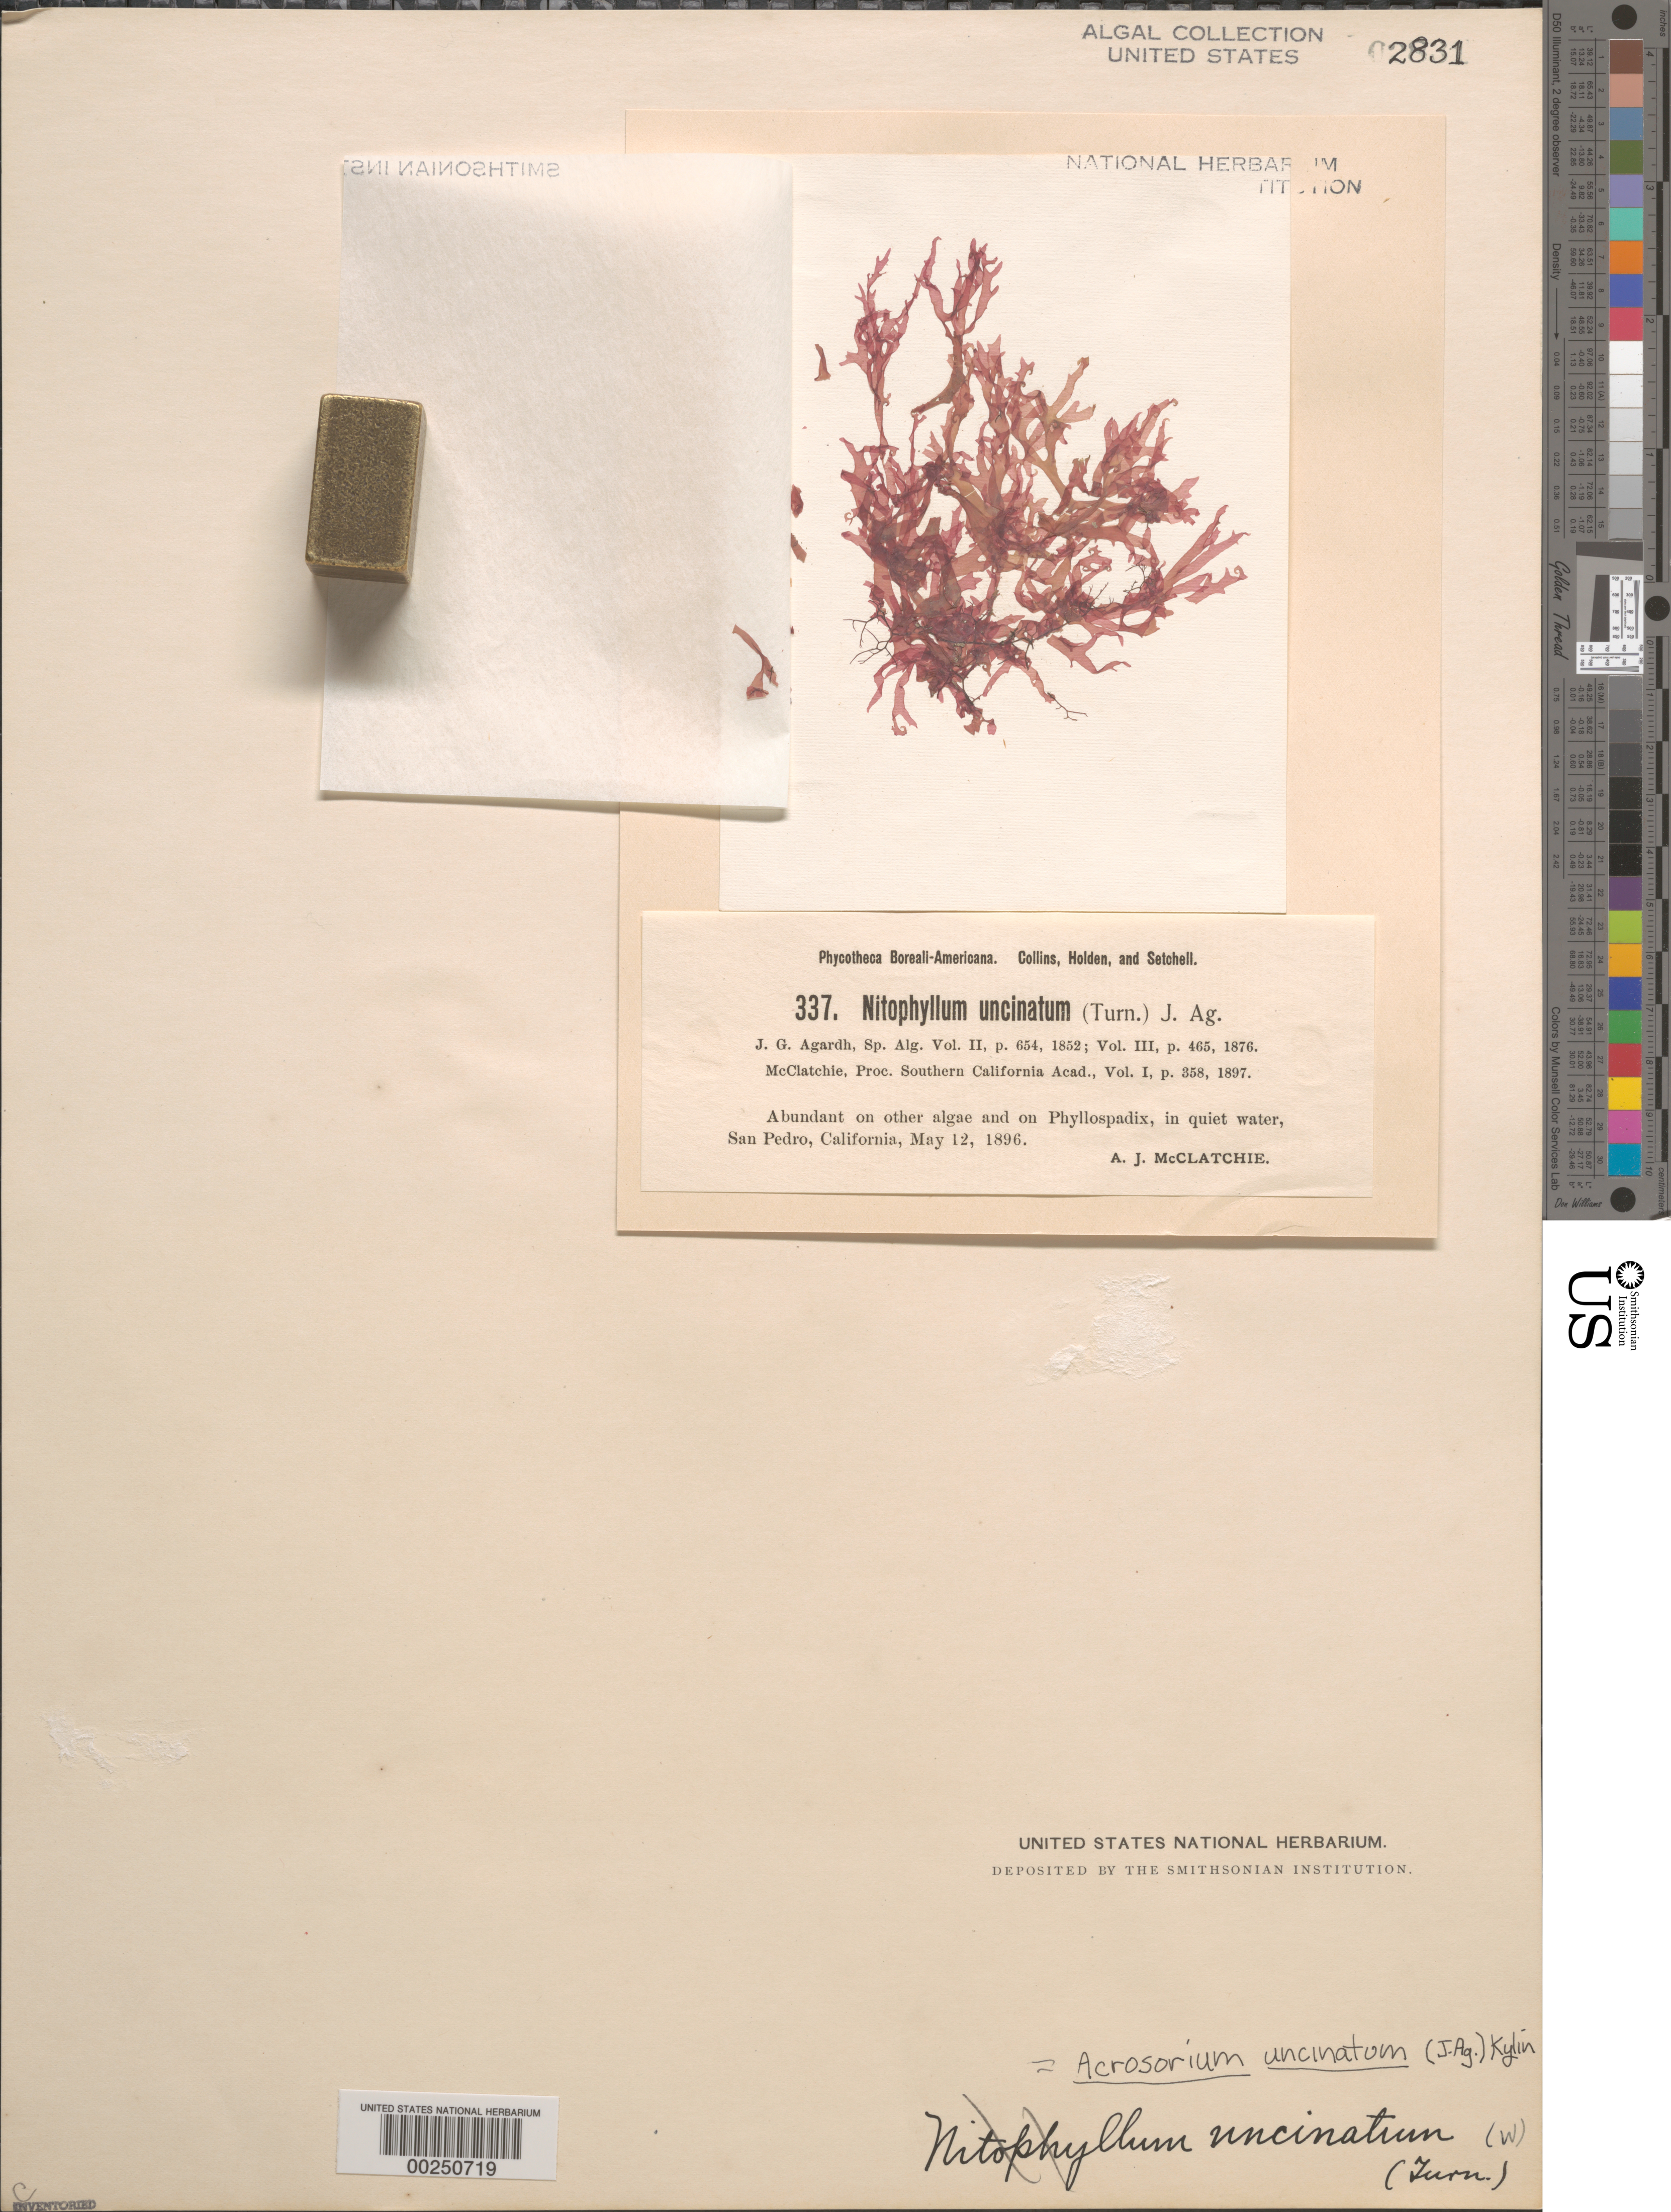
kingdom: Plantae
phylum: Rhodophyta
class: Florideophyceae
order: Ceramiales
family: Delesseriaceae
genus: Cryptopleura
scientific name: Cryptopleura ramosa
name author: (Huds.) L.M. Newton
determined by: Algae name updating Project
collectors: A. J. McClatchie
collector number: PB-A 337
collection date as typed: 12 May 1896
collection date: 1896-05-12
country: United States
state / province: California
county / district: Los Angeles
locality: San Pedro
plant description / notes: Collins, Holden & Setchell, Phycotheca Boreali-Americana, as Nitophyllum uncinatum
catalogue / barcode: US 2831